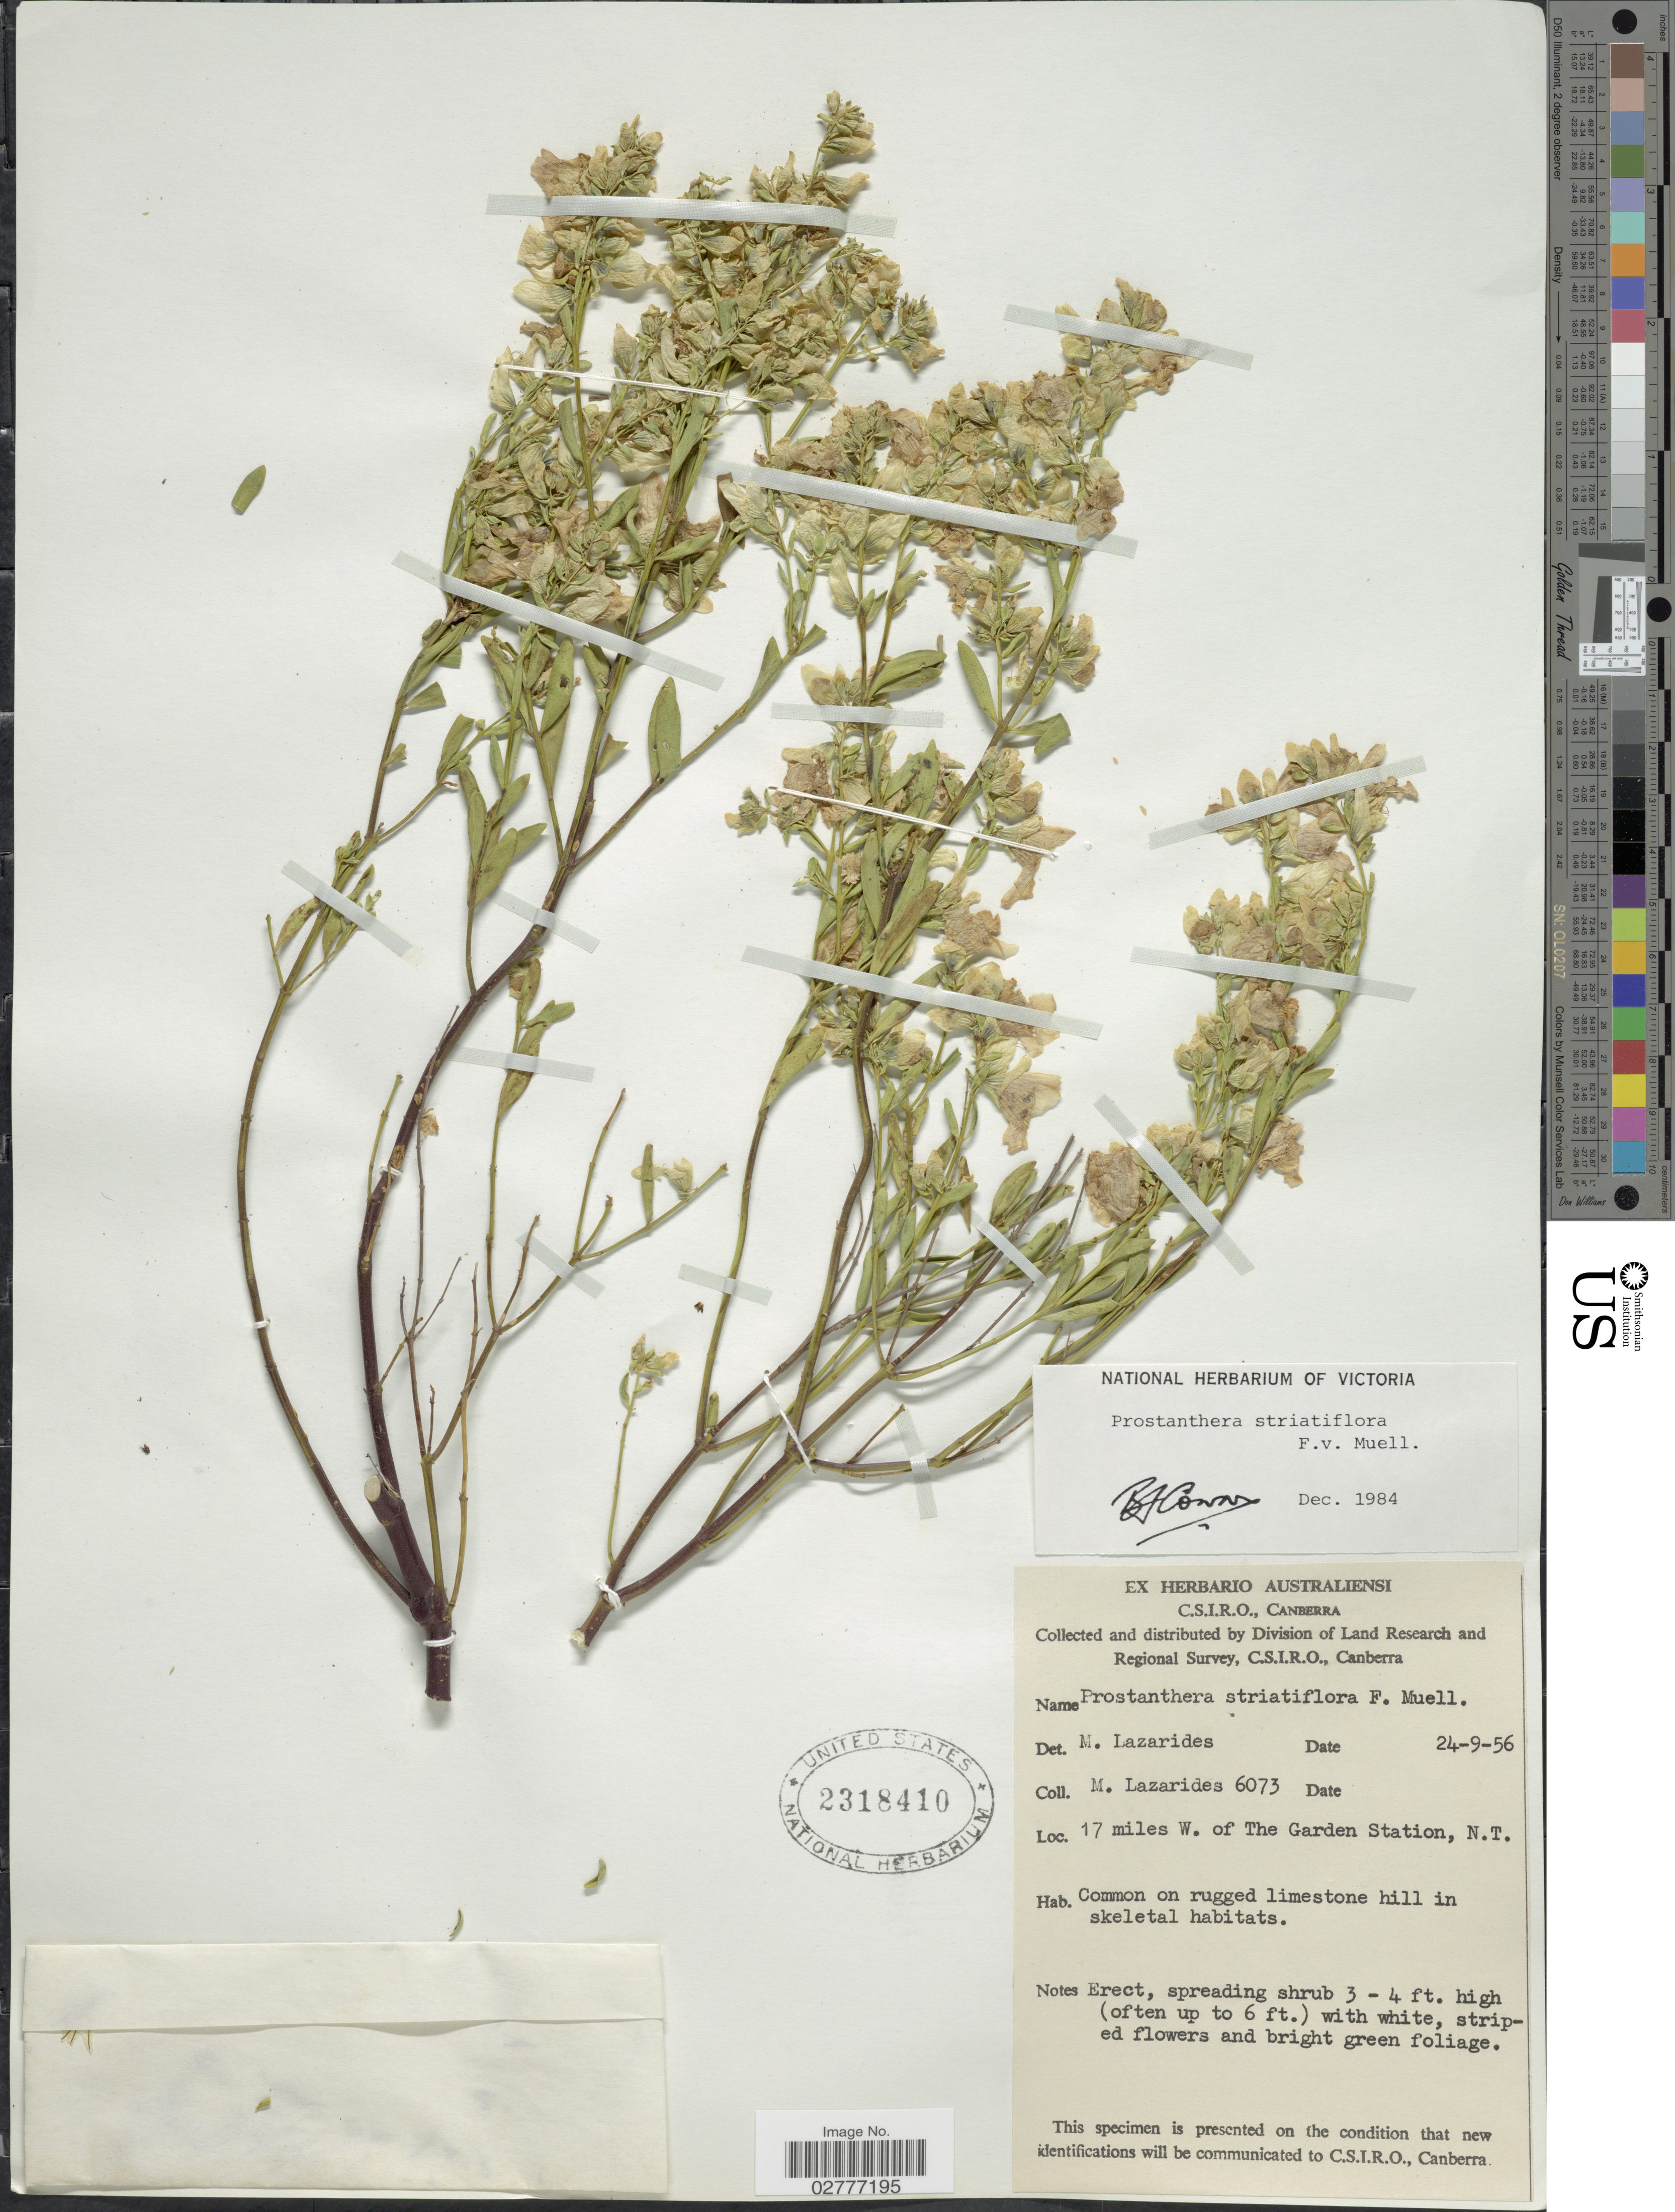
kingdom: Plantae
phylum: Tracheophyta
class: Magnoliopsida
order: Lamiales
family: Lamiaceae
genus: Prostanthera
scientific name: Prostanthera striatiflora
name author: F. Muell.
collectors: M. Lazarides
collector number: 6073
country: Australia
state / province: Northern Territory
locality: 17 miles W. of The Garden Station, N.T.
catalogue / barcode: US 2318410